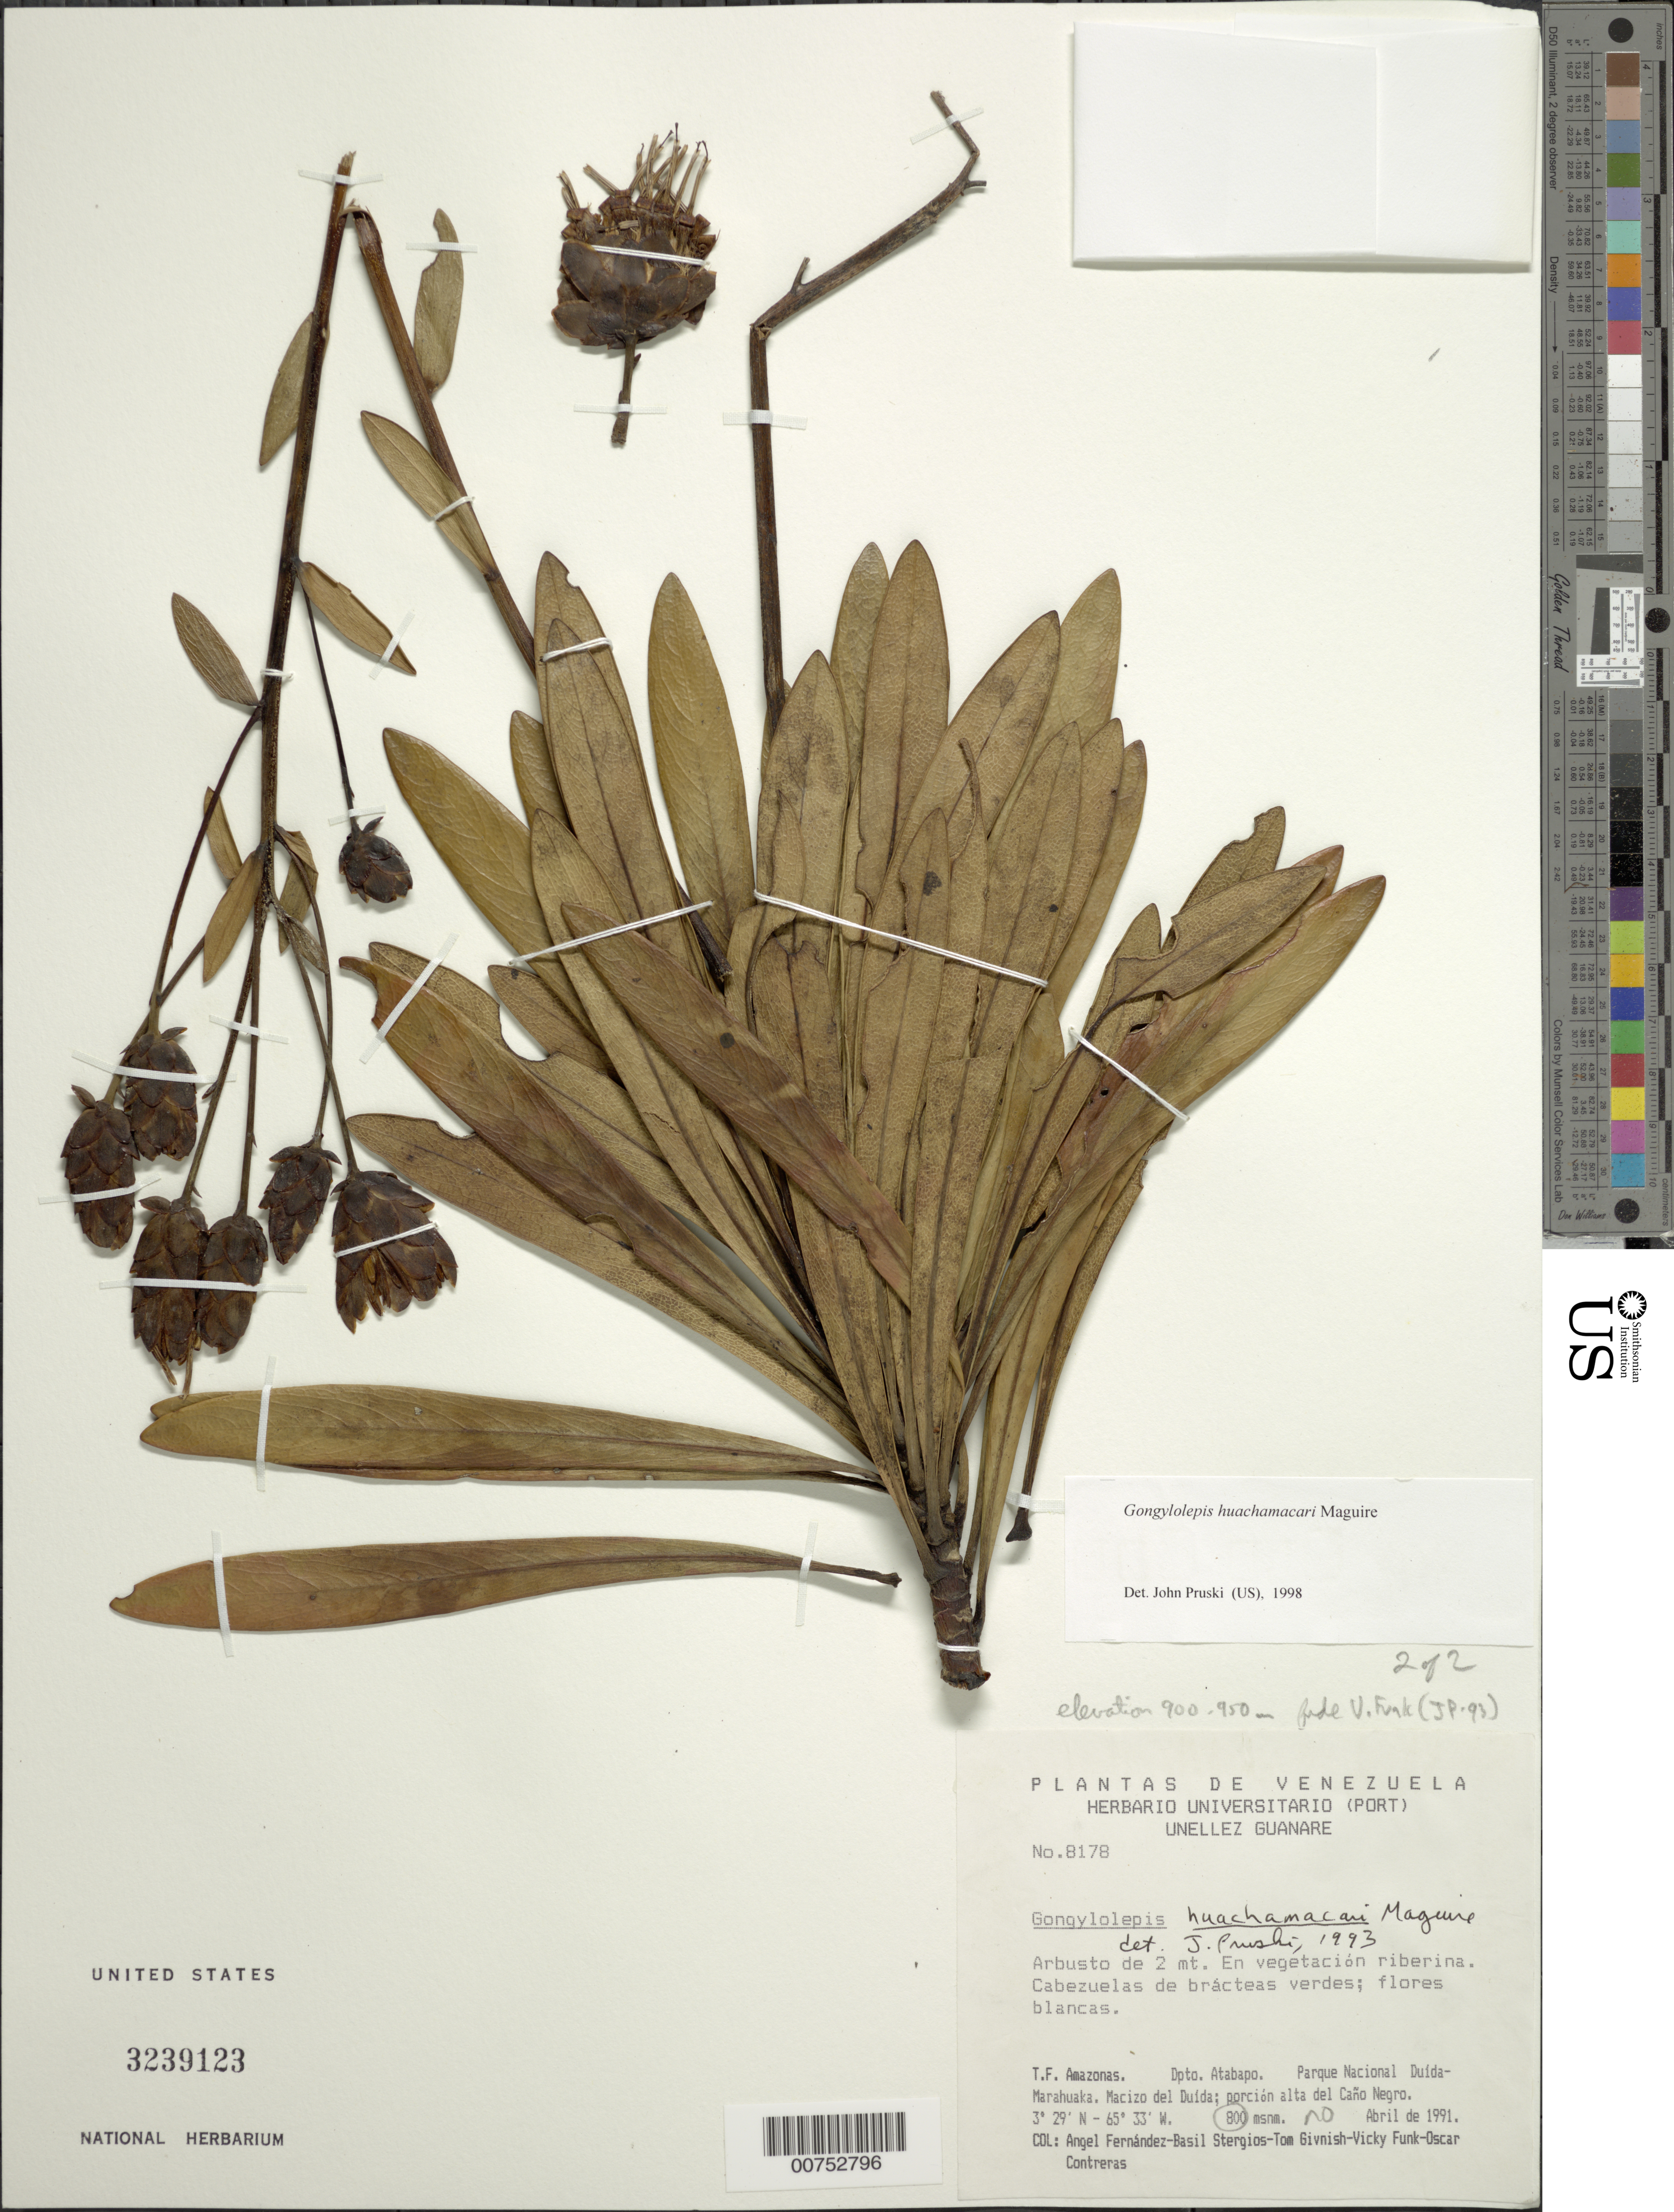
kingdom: Plantae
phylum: Tracheophyta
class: Magnoliopsida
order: Asterales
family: Asteraceae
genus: Gongylolepis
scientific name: Gongylolepis huachamacari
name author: Maguire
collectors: A. Fernández, B. G. Stergios, T. J. Givnish, V. Funk & O. Contreras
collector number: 8178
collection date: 1991-04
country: Venezuela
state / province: Amazonas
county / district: Atabapo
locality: Parque Nacional Duida-Marahuaka, Macizo del Duida, porcion alta del Cano Negro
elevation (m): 800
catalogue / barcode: US 3239123